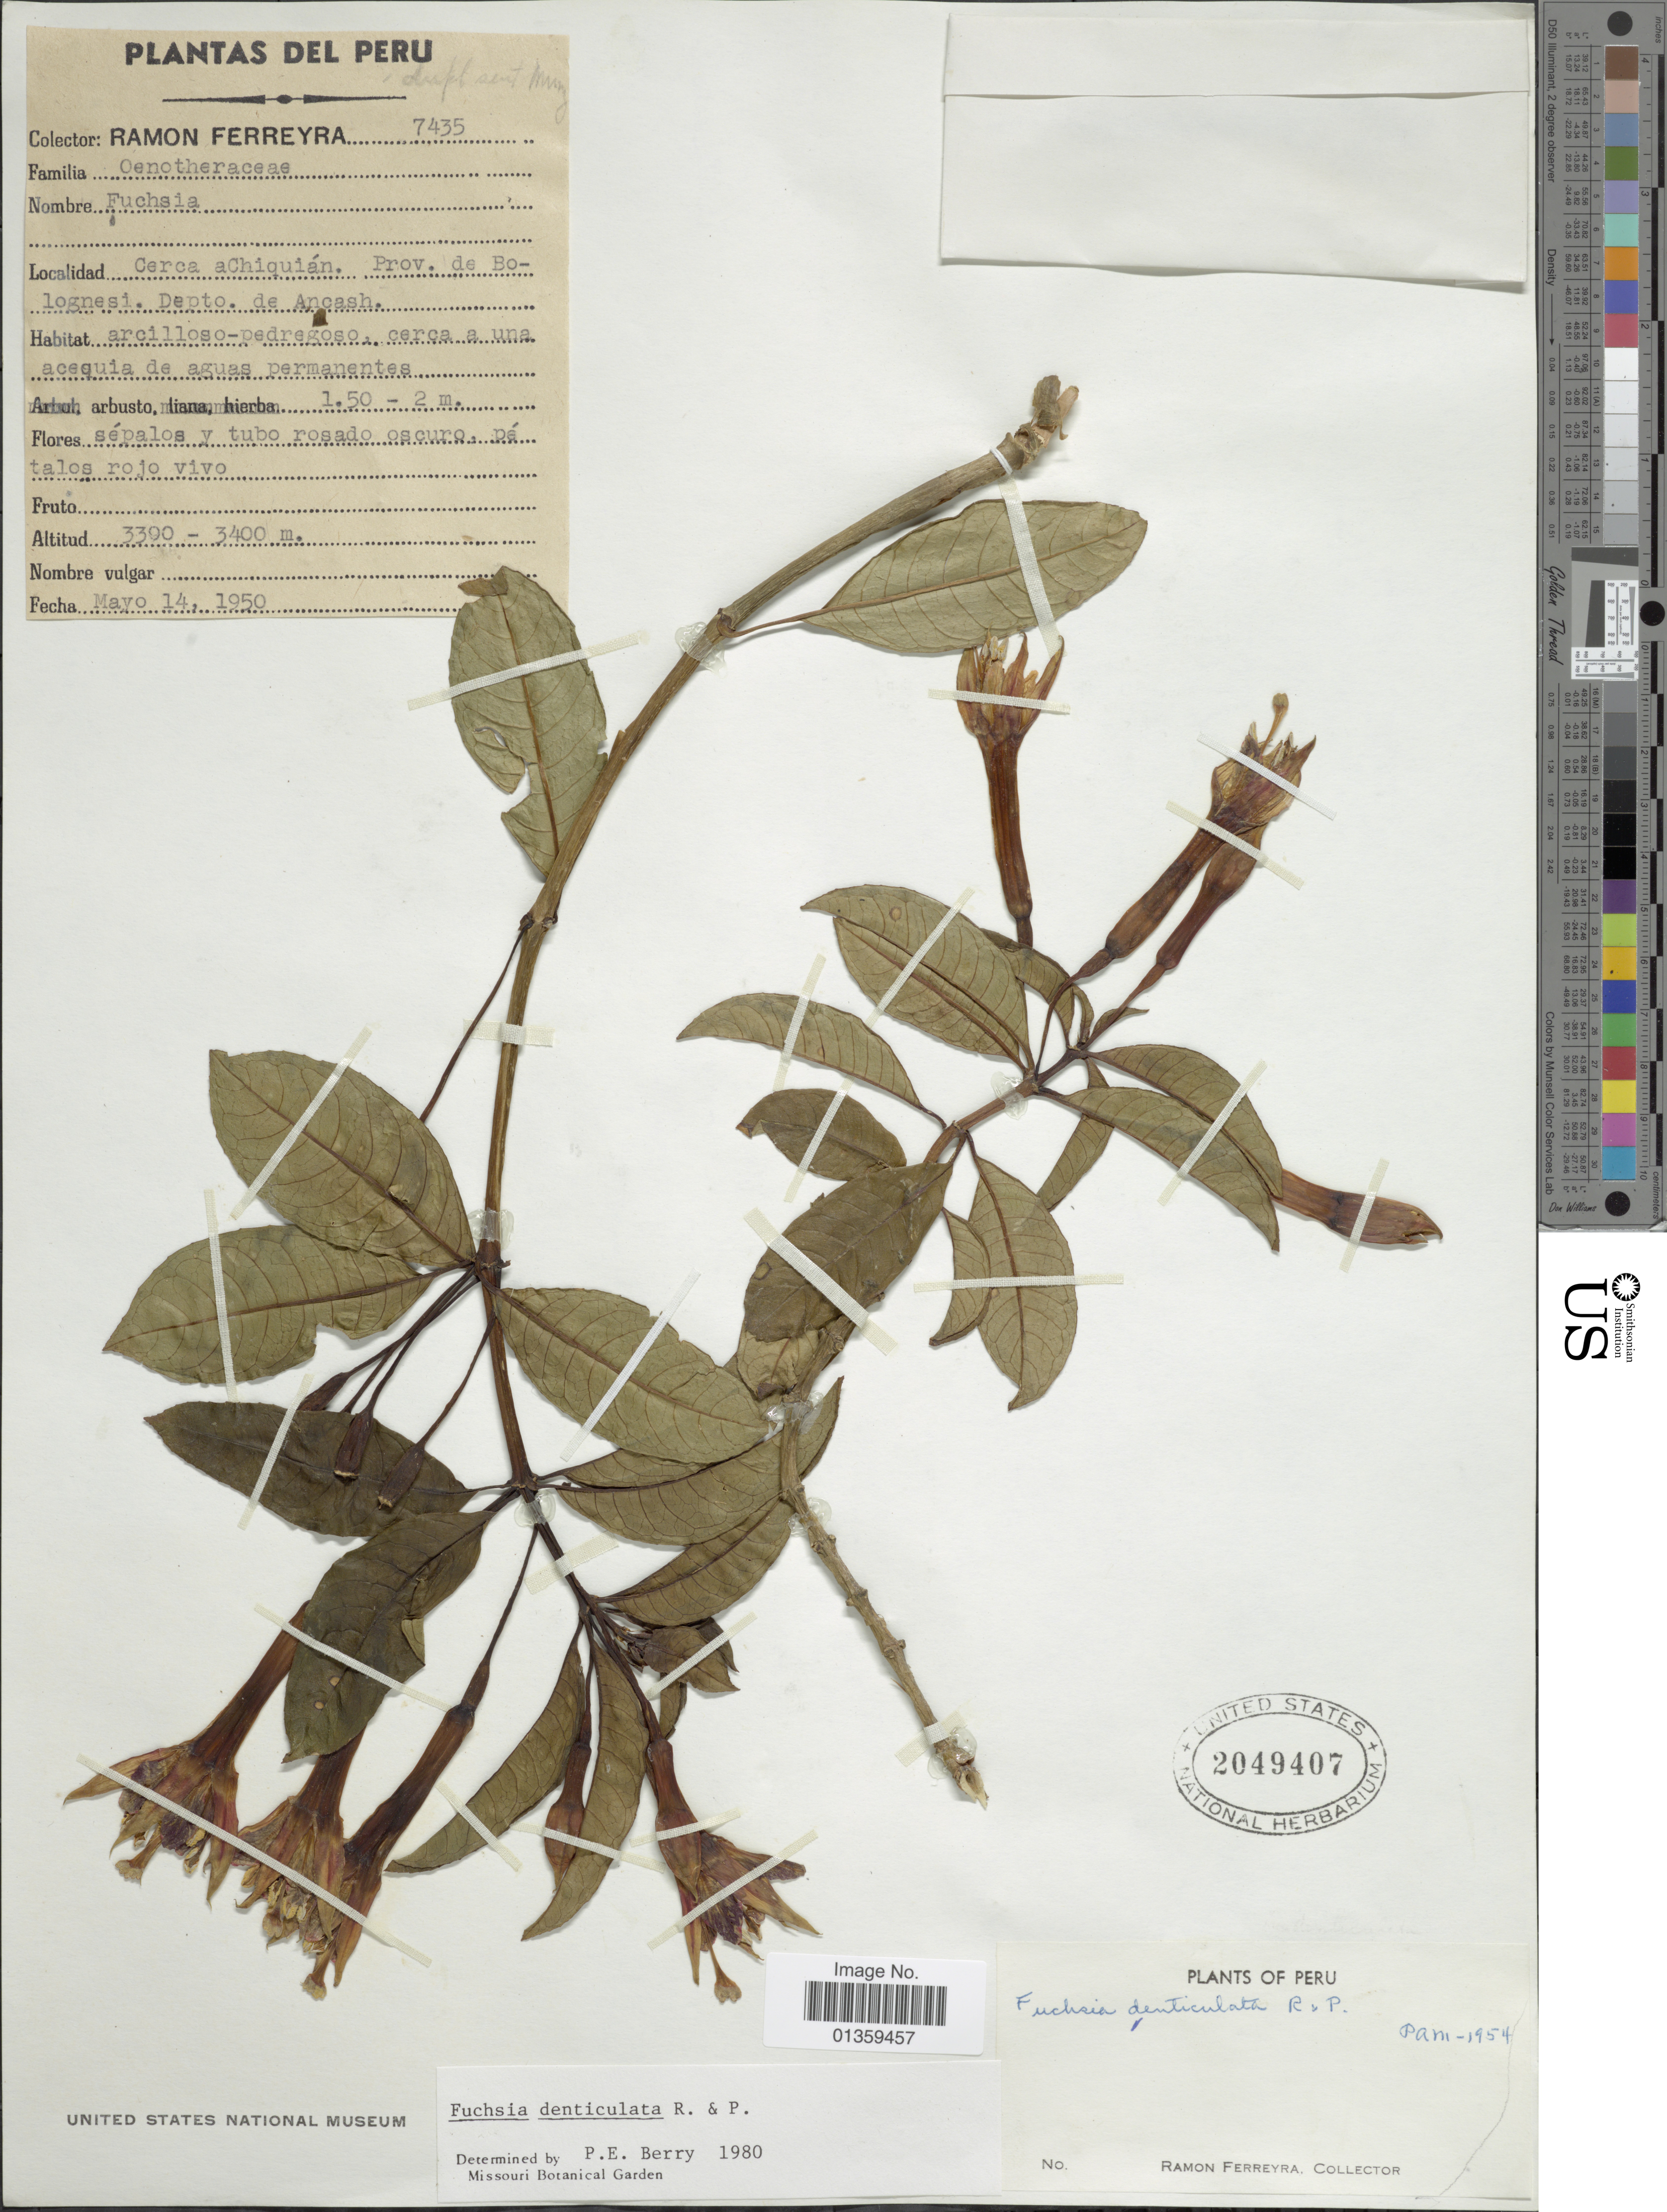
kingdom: Plantae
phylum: Tracheophyta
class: Magnoliopsida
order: Myrtales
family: Onagraceae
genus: Fuchsia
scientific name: Fuchsia denticulata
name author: Ruiz & Pav.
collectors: R. A. Ferreyra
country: Peru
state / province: Ancash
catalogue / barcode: US 2049407